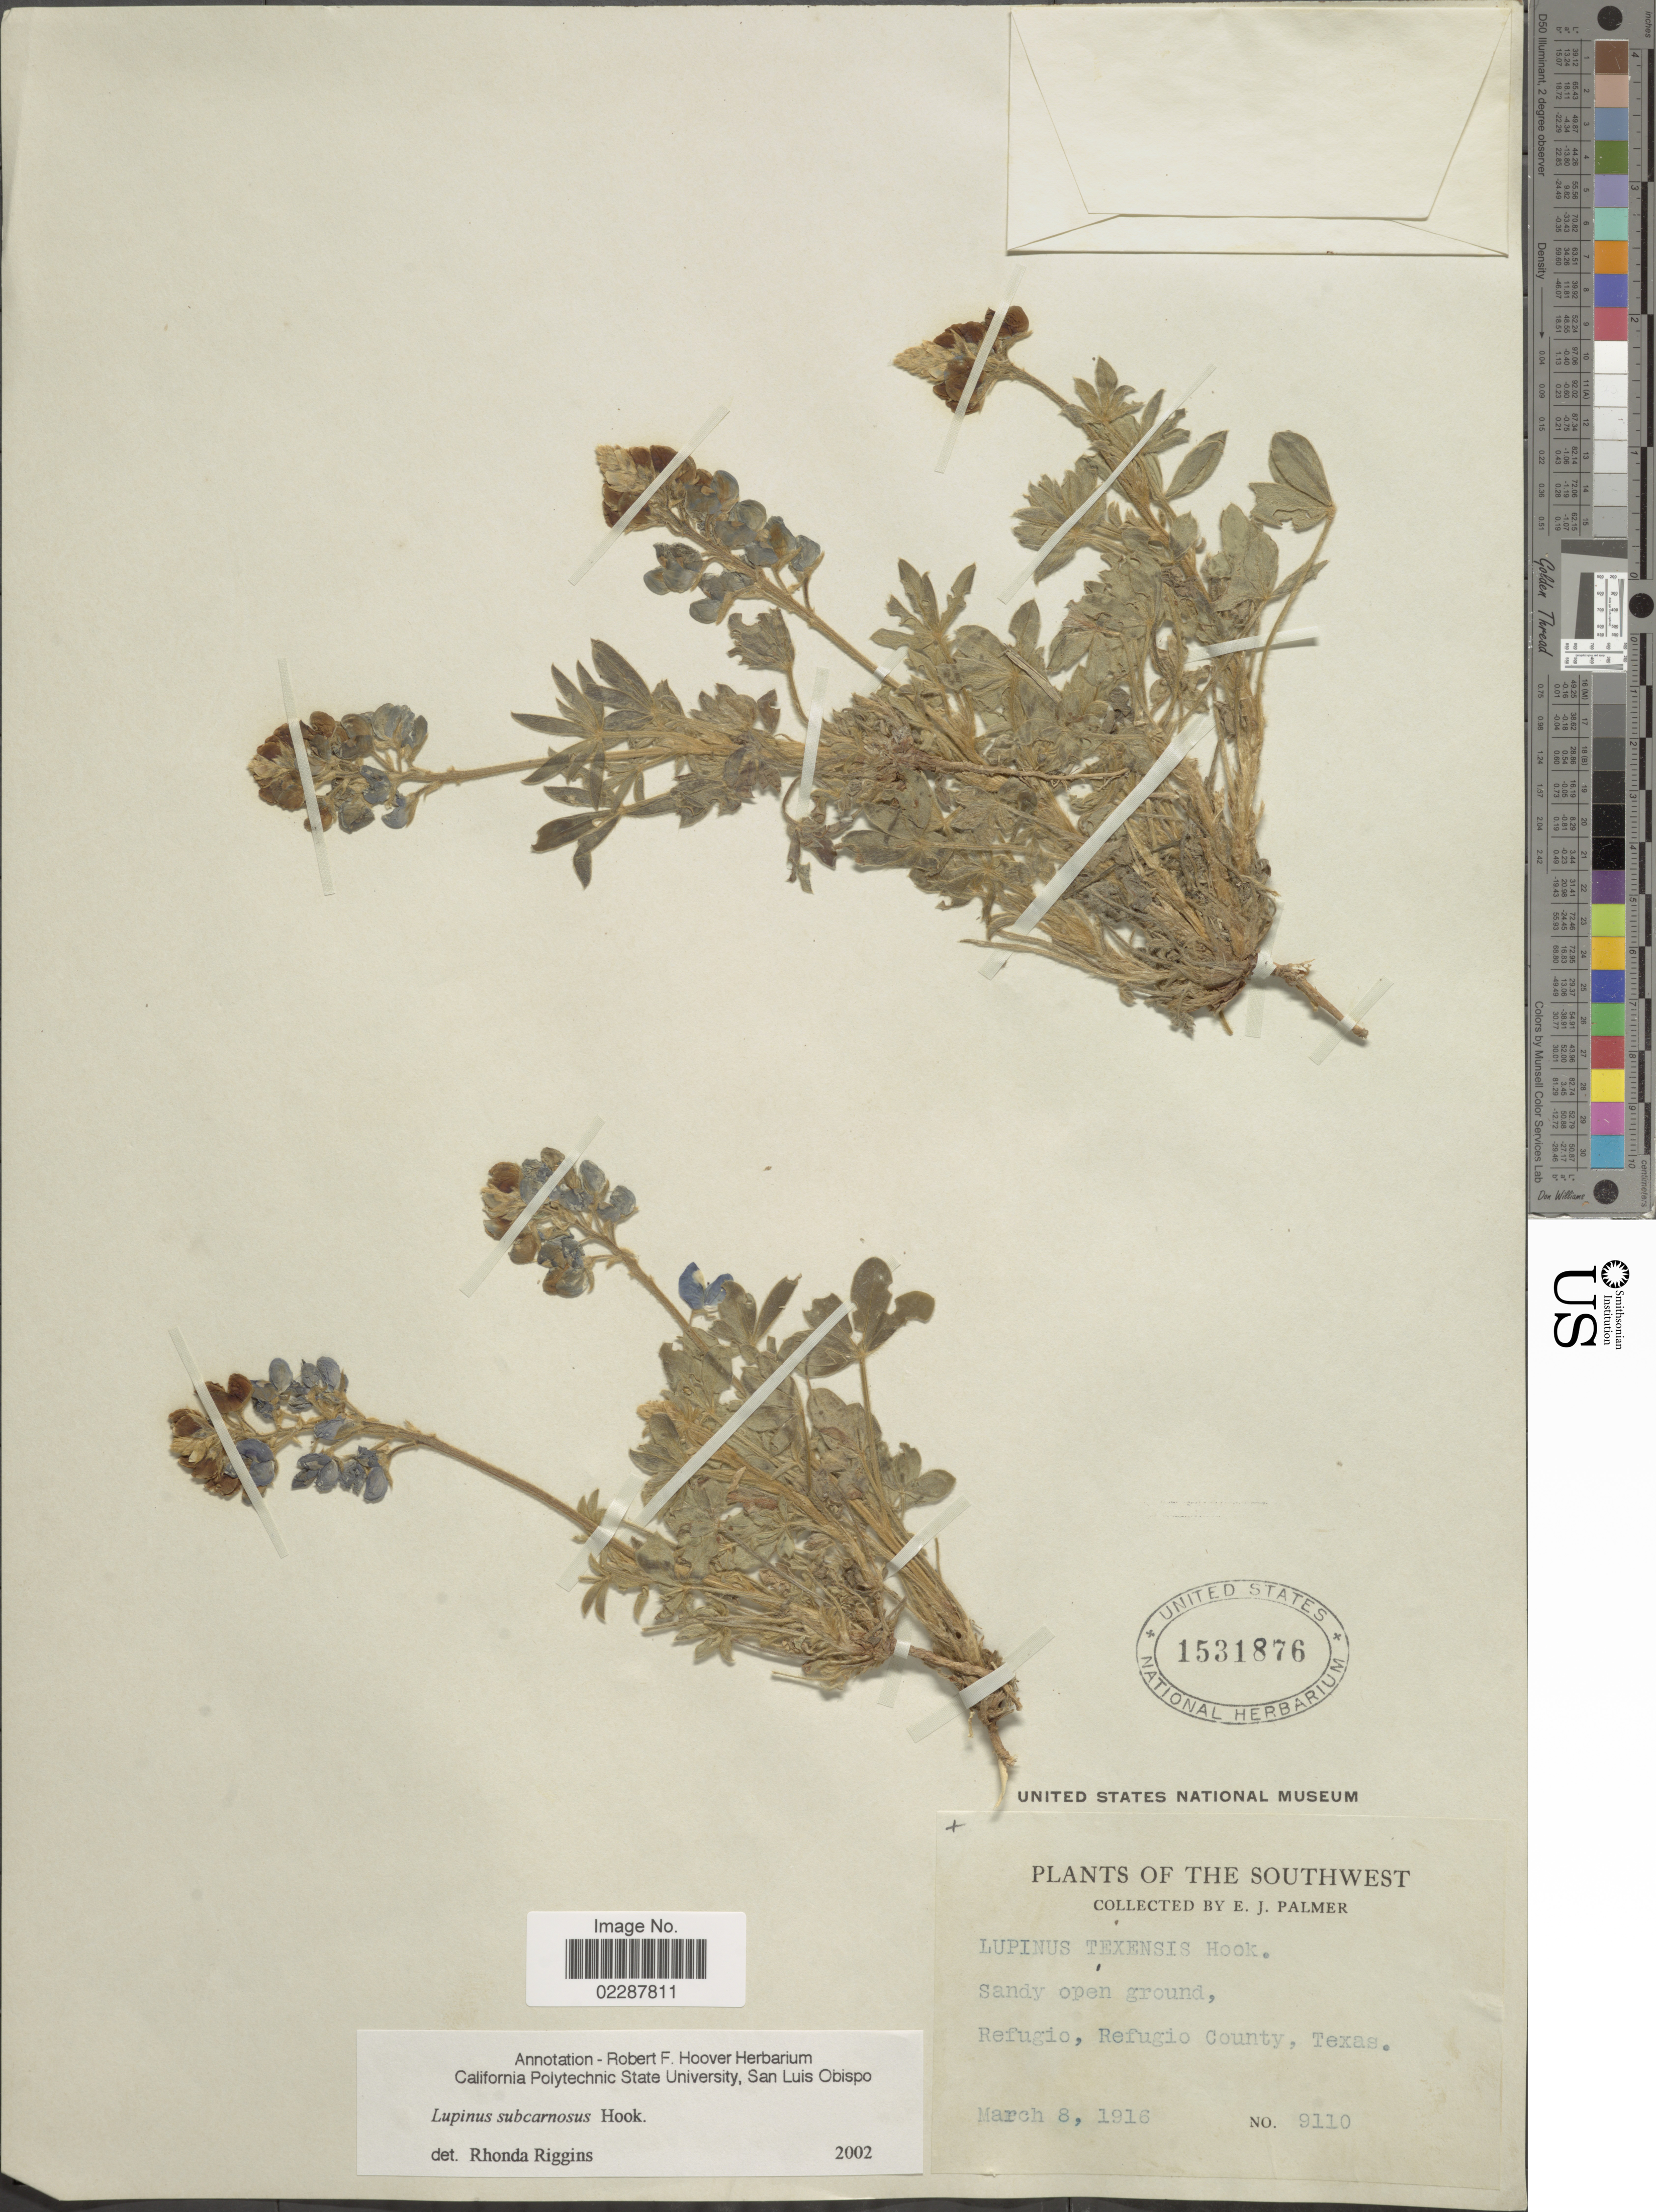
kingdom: Plantae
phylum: Tracheophyta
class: Magnoliopsida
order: Fabales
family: Fabaceae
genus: Lupinus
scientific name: Lupinus subcarnosus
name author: Hook.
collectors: E. J. Palmer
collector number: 9110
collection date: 1916-03-08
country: United States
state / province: Texas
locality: The southwest, Refugio, Refugio County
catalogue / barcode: US 1531876